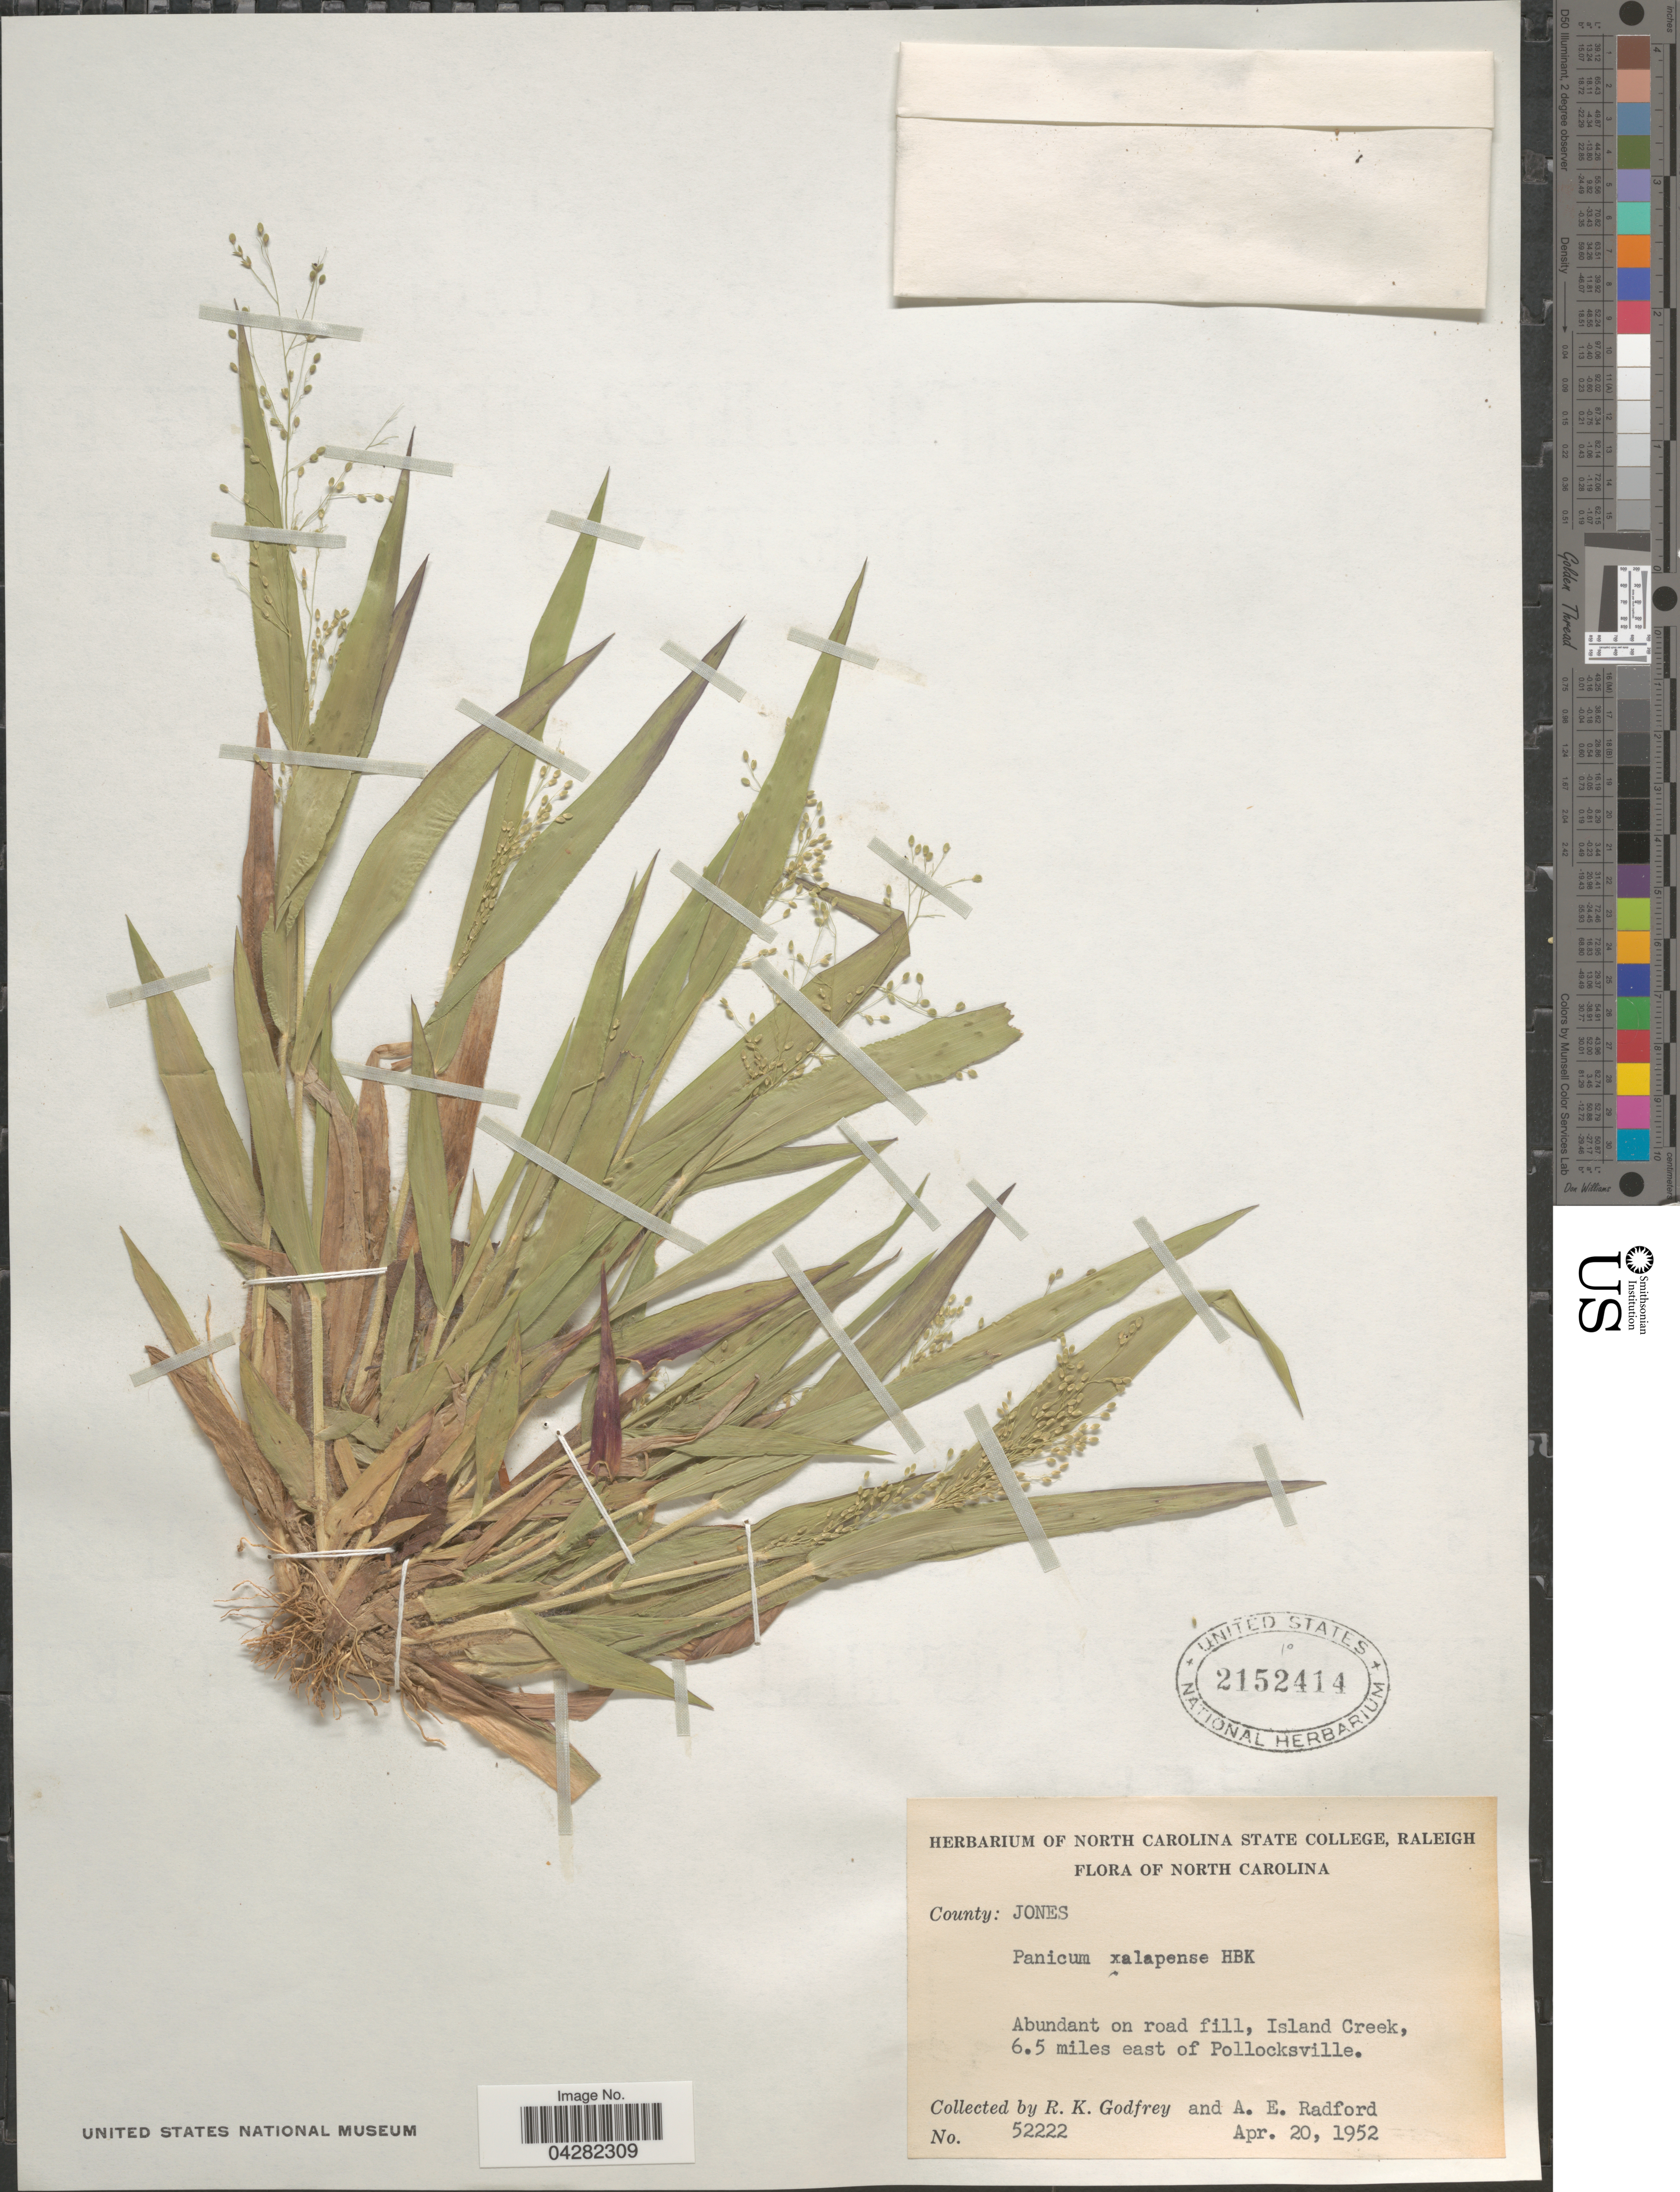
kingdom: Plantae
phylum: Tracheophyta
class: Liliopsida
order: Poales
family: Poaceae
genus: Dichanthelium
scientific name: Dichanthelium laxiflorum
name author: (Lam.) Gould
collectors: R. K. Godfrey & A. E. Radford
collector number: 52222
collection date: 1952-04-20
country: United States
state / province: North Carolina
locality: County: Jones. Abundant on road fill, Island Creek, 6.5 miles east of Pollocksville.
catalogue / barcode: US 2152414